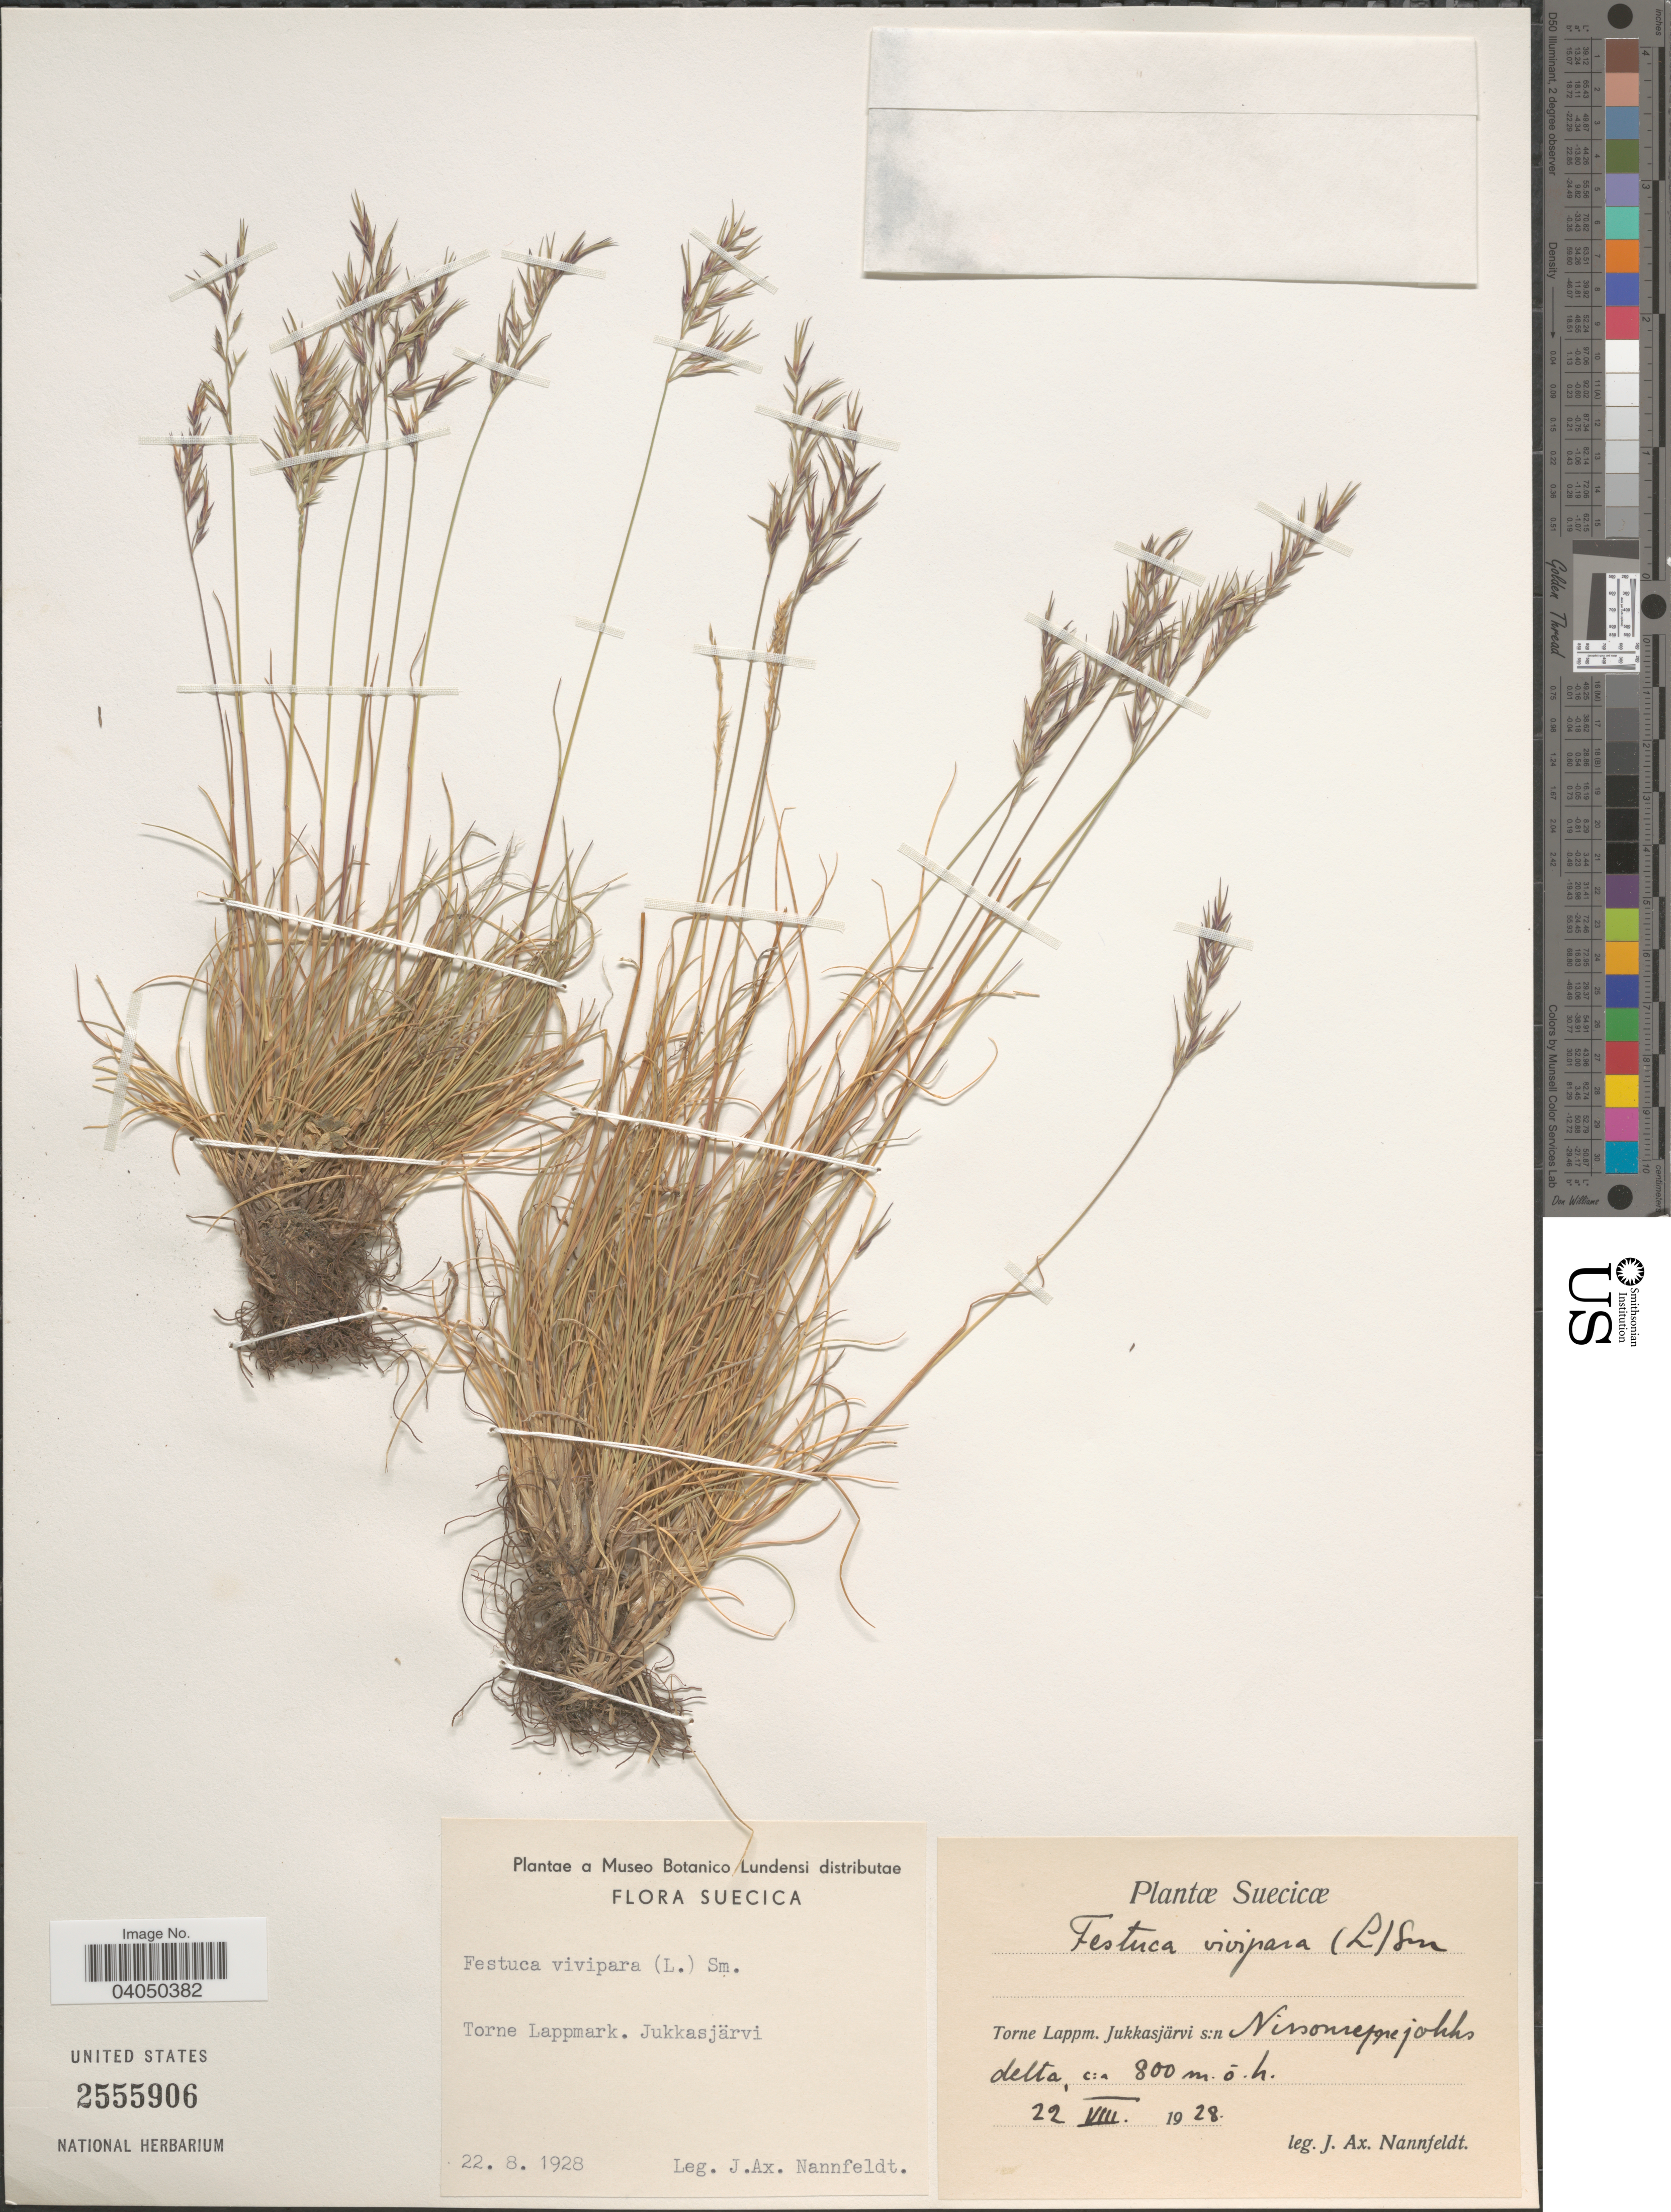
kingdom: Plantae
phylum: Tracheophyta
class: Liliopsida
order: Poales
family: Poaceae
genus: Festuca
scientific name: Festuca vivipara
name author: (L.) Sm.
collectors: J. Nannfeldt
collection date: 1928-08-22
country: Sweden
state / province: Norrbotten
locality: Suecica. Torne Lappmark. Jukkasjärvi. Torne Lappm. Jukkasjärvi s:n Nissonreppe jokks delta.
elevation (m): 800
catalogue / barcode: US 2555906